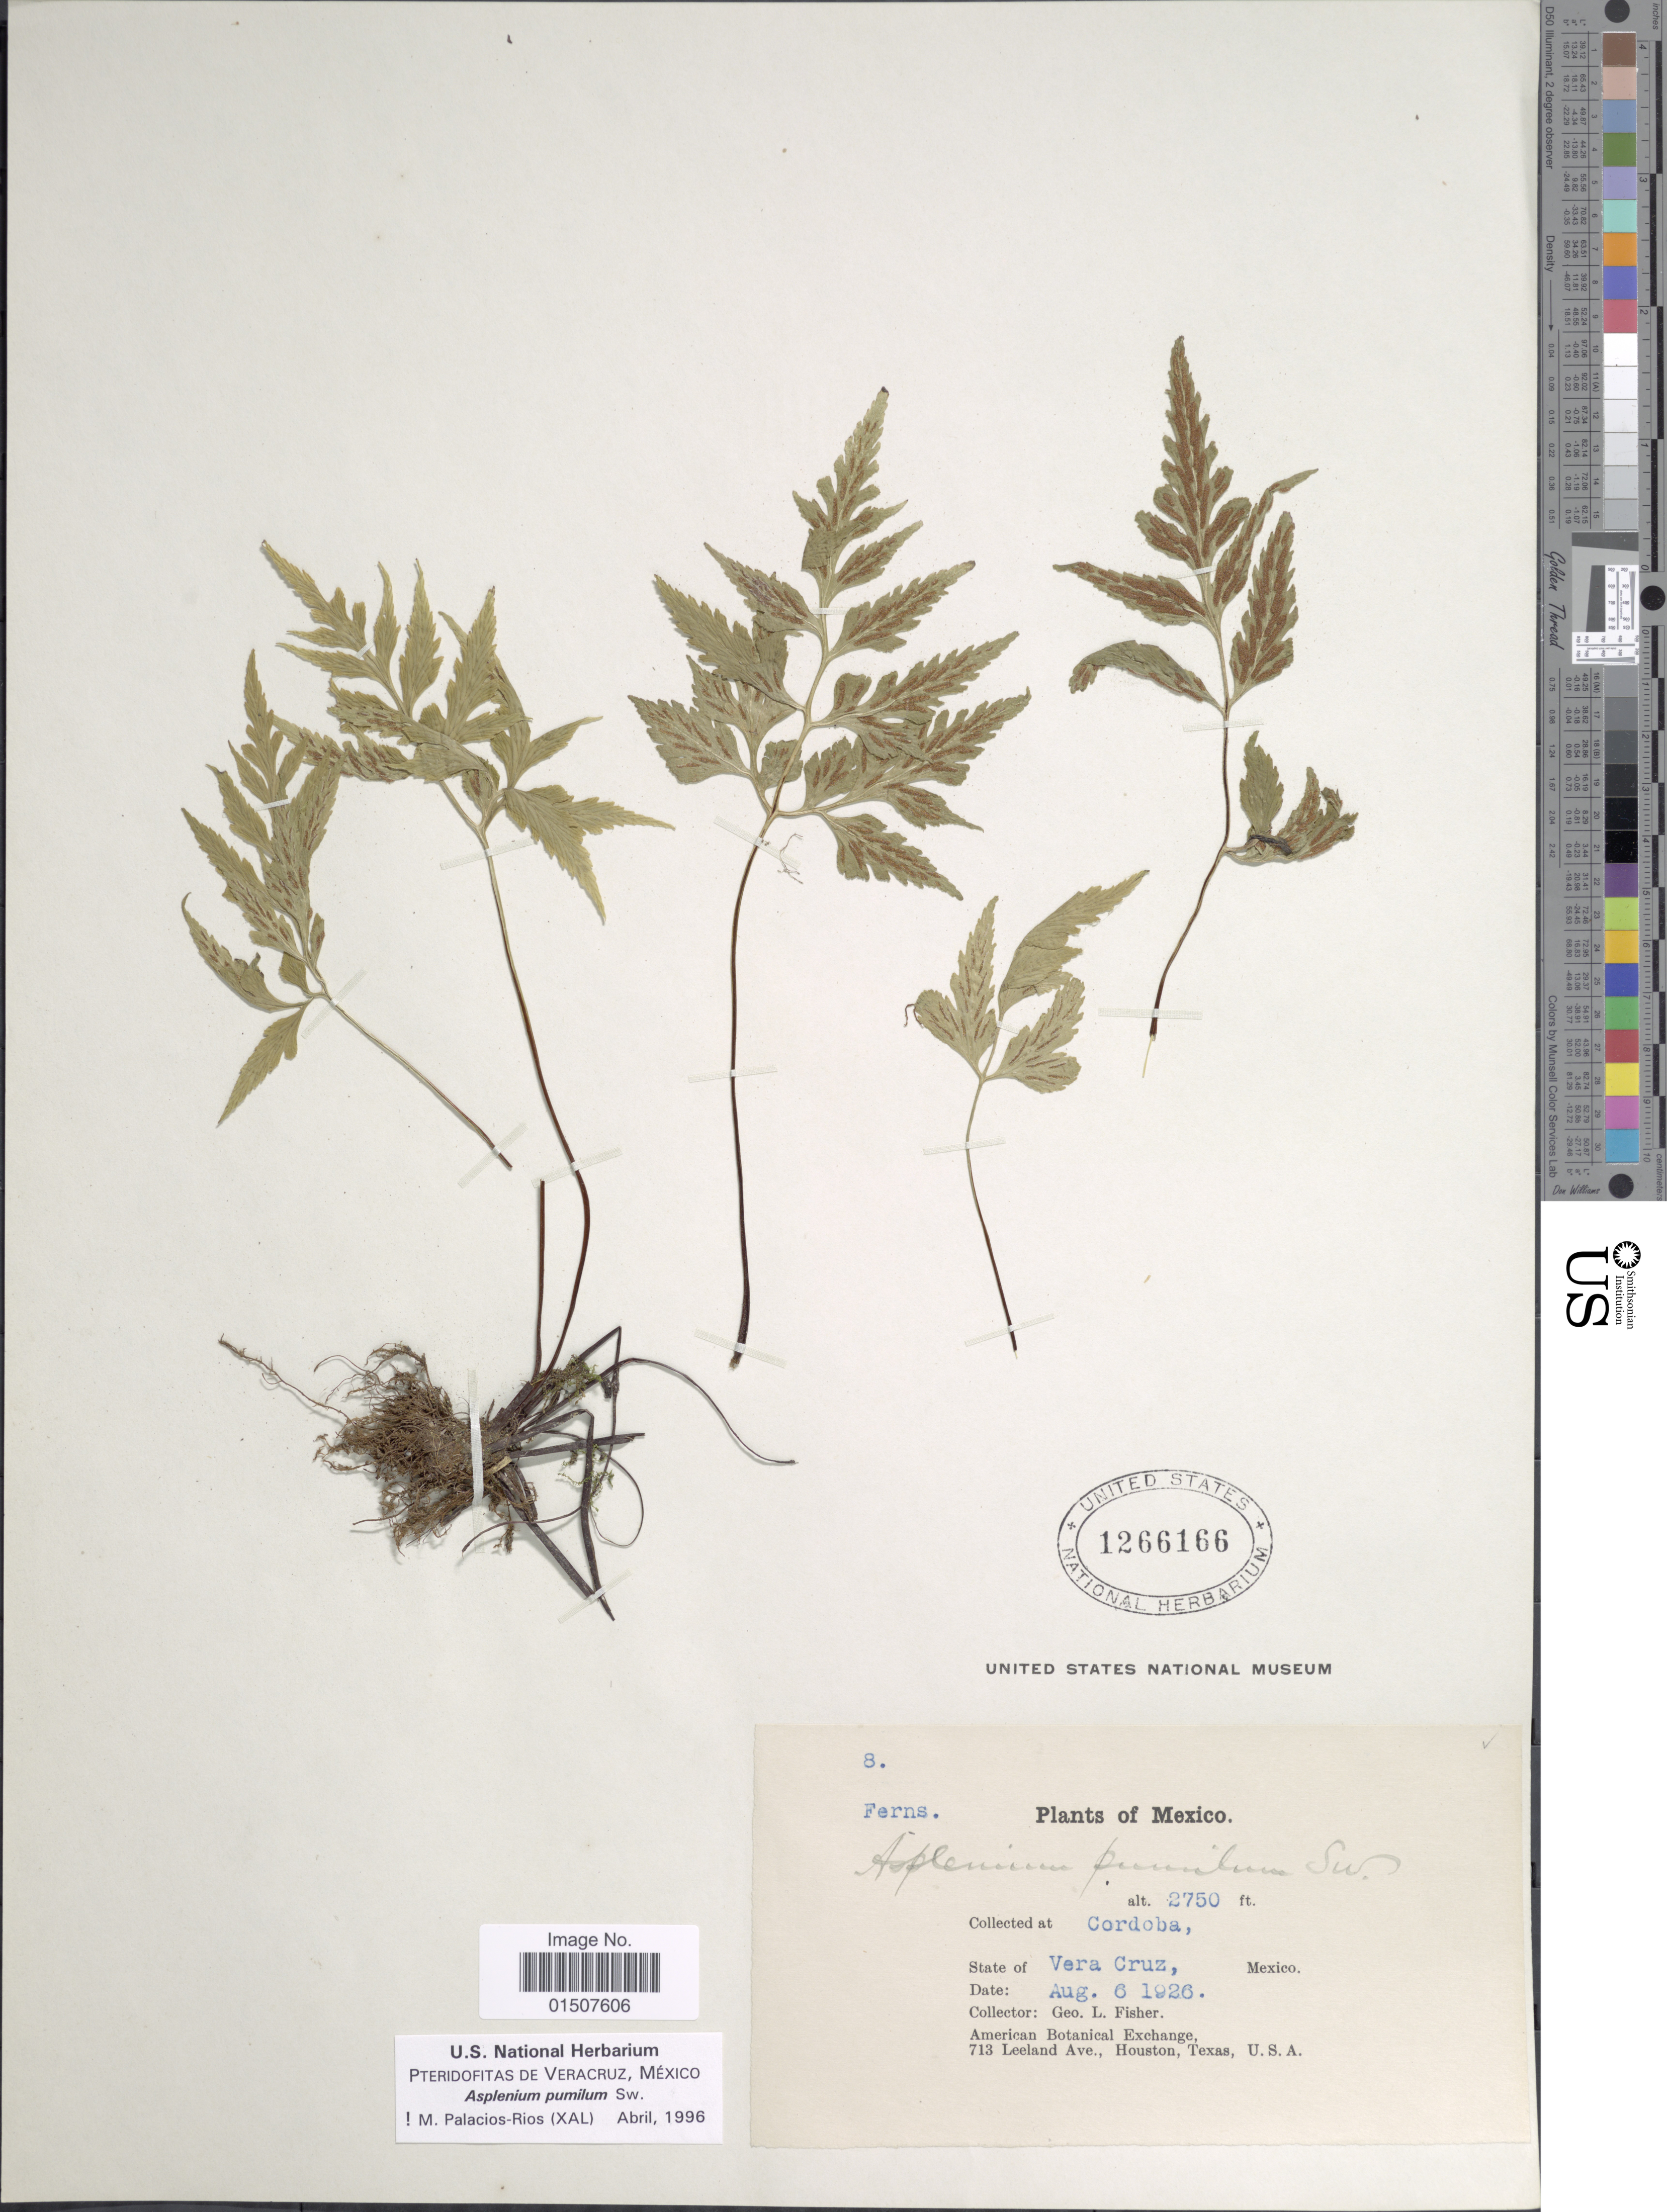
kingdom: Plantae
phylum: Tracheophyta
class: Polypodiopsida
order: Polypodiales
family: Aspleniaceae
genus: Asplenium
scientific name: Asplenium pumilum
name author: Sw.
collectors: G. L. Fisher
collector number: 8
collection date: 1926-08-06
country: Mexico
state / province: Veracruz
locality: Cordoba, Vera Cruz, Mexico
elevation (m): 838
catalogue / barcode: US 1266166